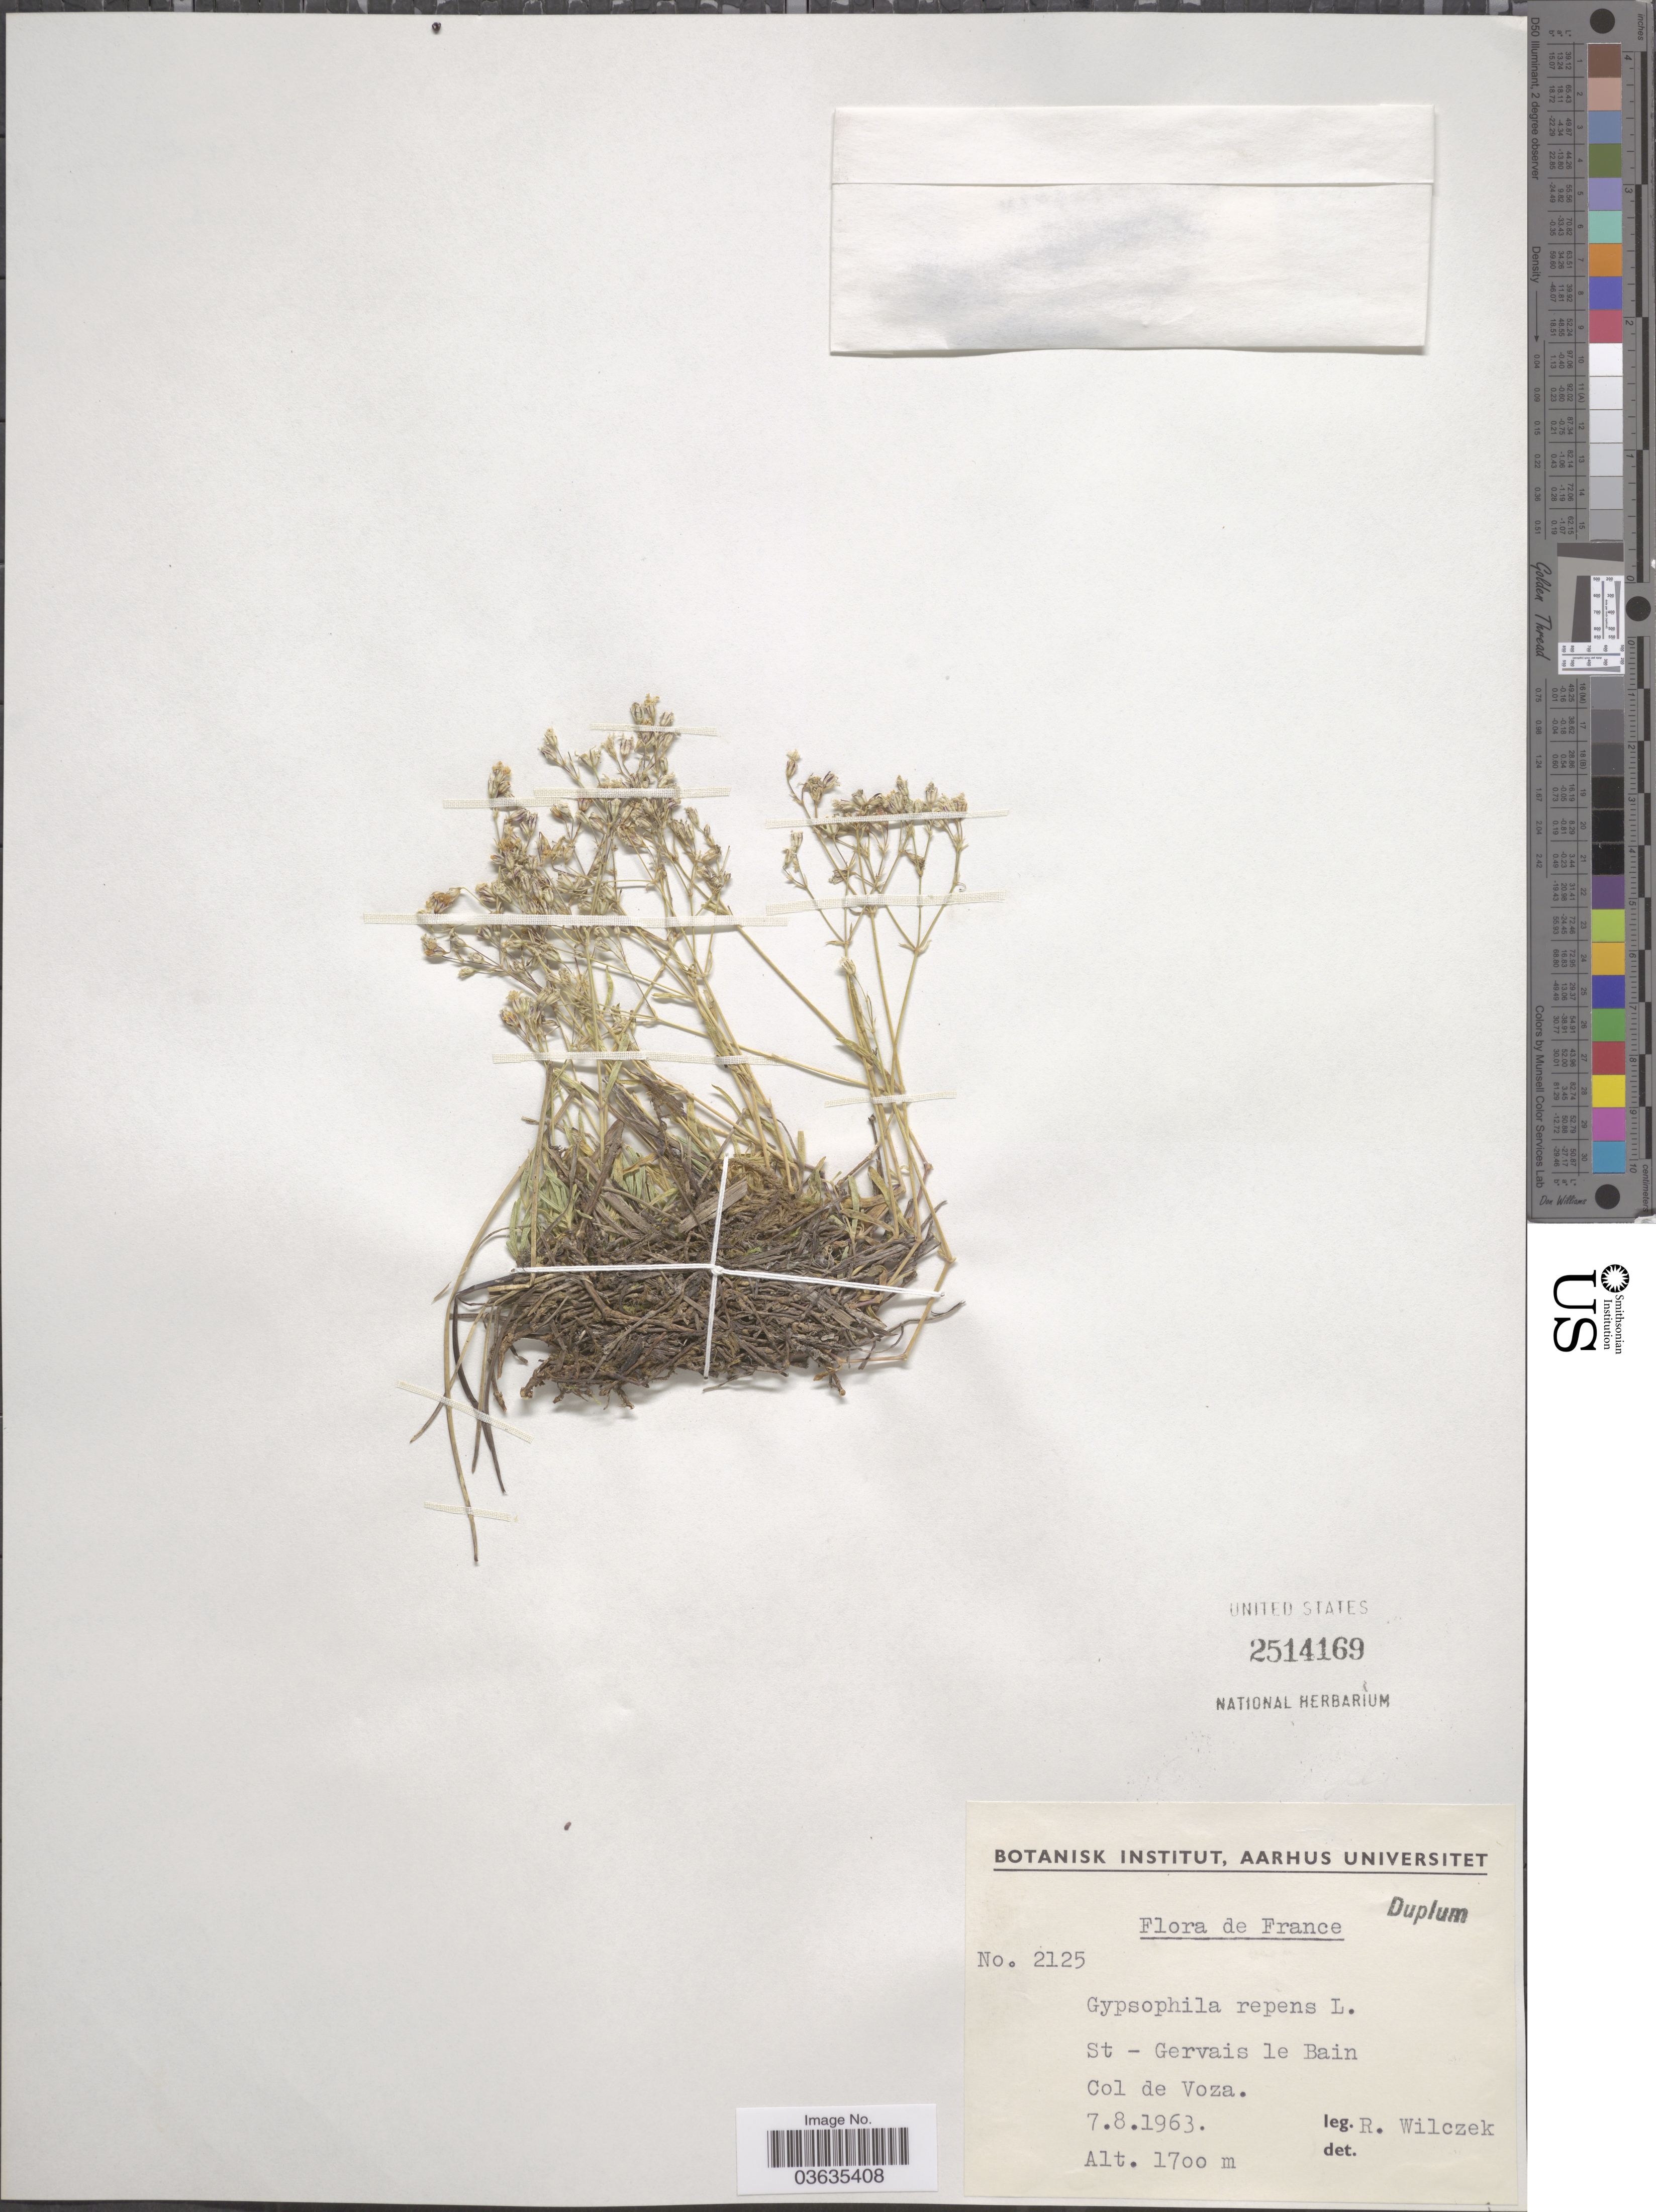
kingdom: Plantae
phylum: Tracheophyta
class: Magnoliopsida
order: Caryophyllales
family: Caryophyllaceae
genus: Gypsophila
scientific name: Gypsophila repens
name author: L.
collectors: R. Wilczek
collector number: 2125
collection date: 1963-08-07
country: France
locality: St-Gervais le Bain. Col de Voza.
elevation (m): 1700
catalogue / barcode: US 2514169